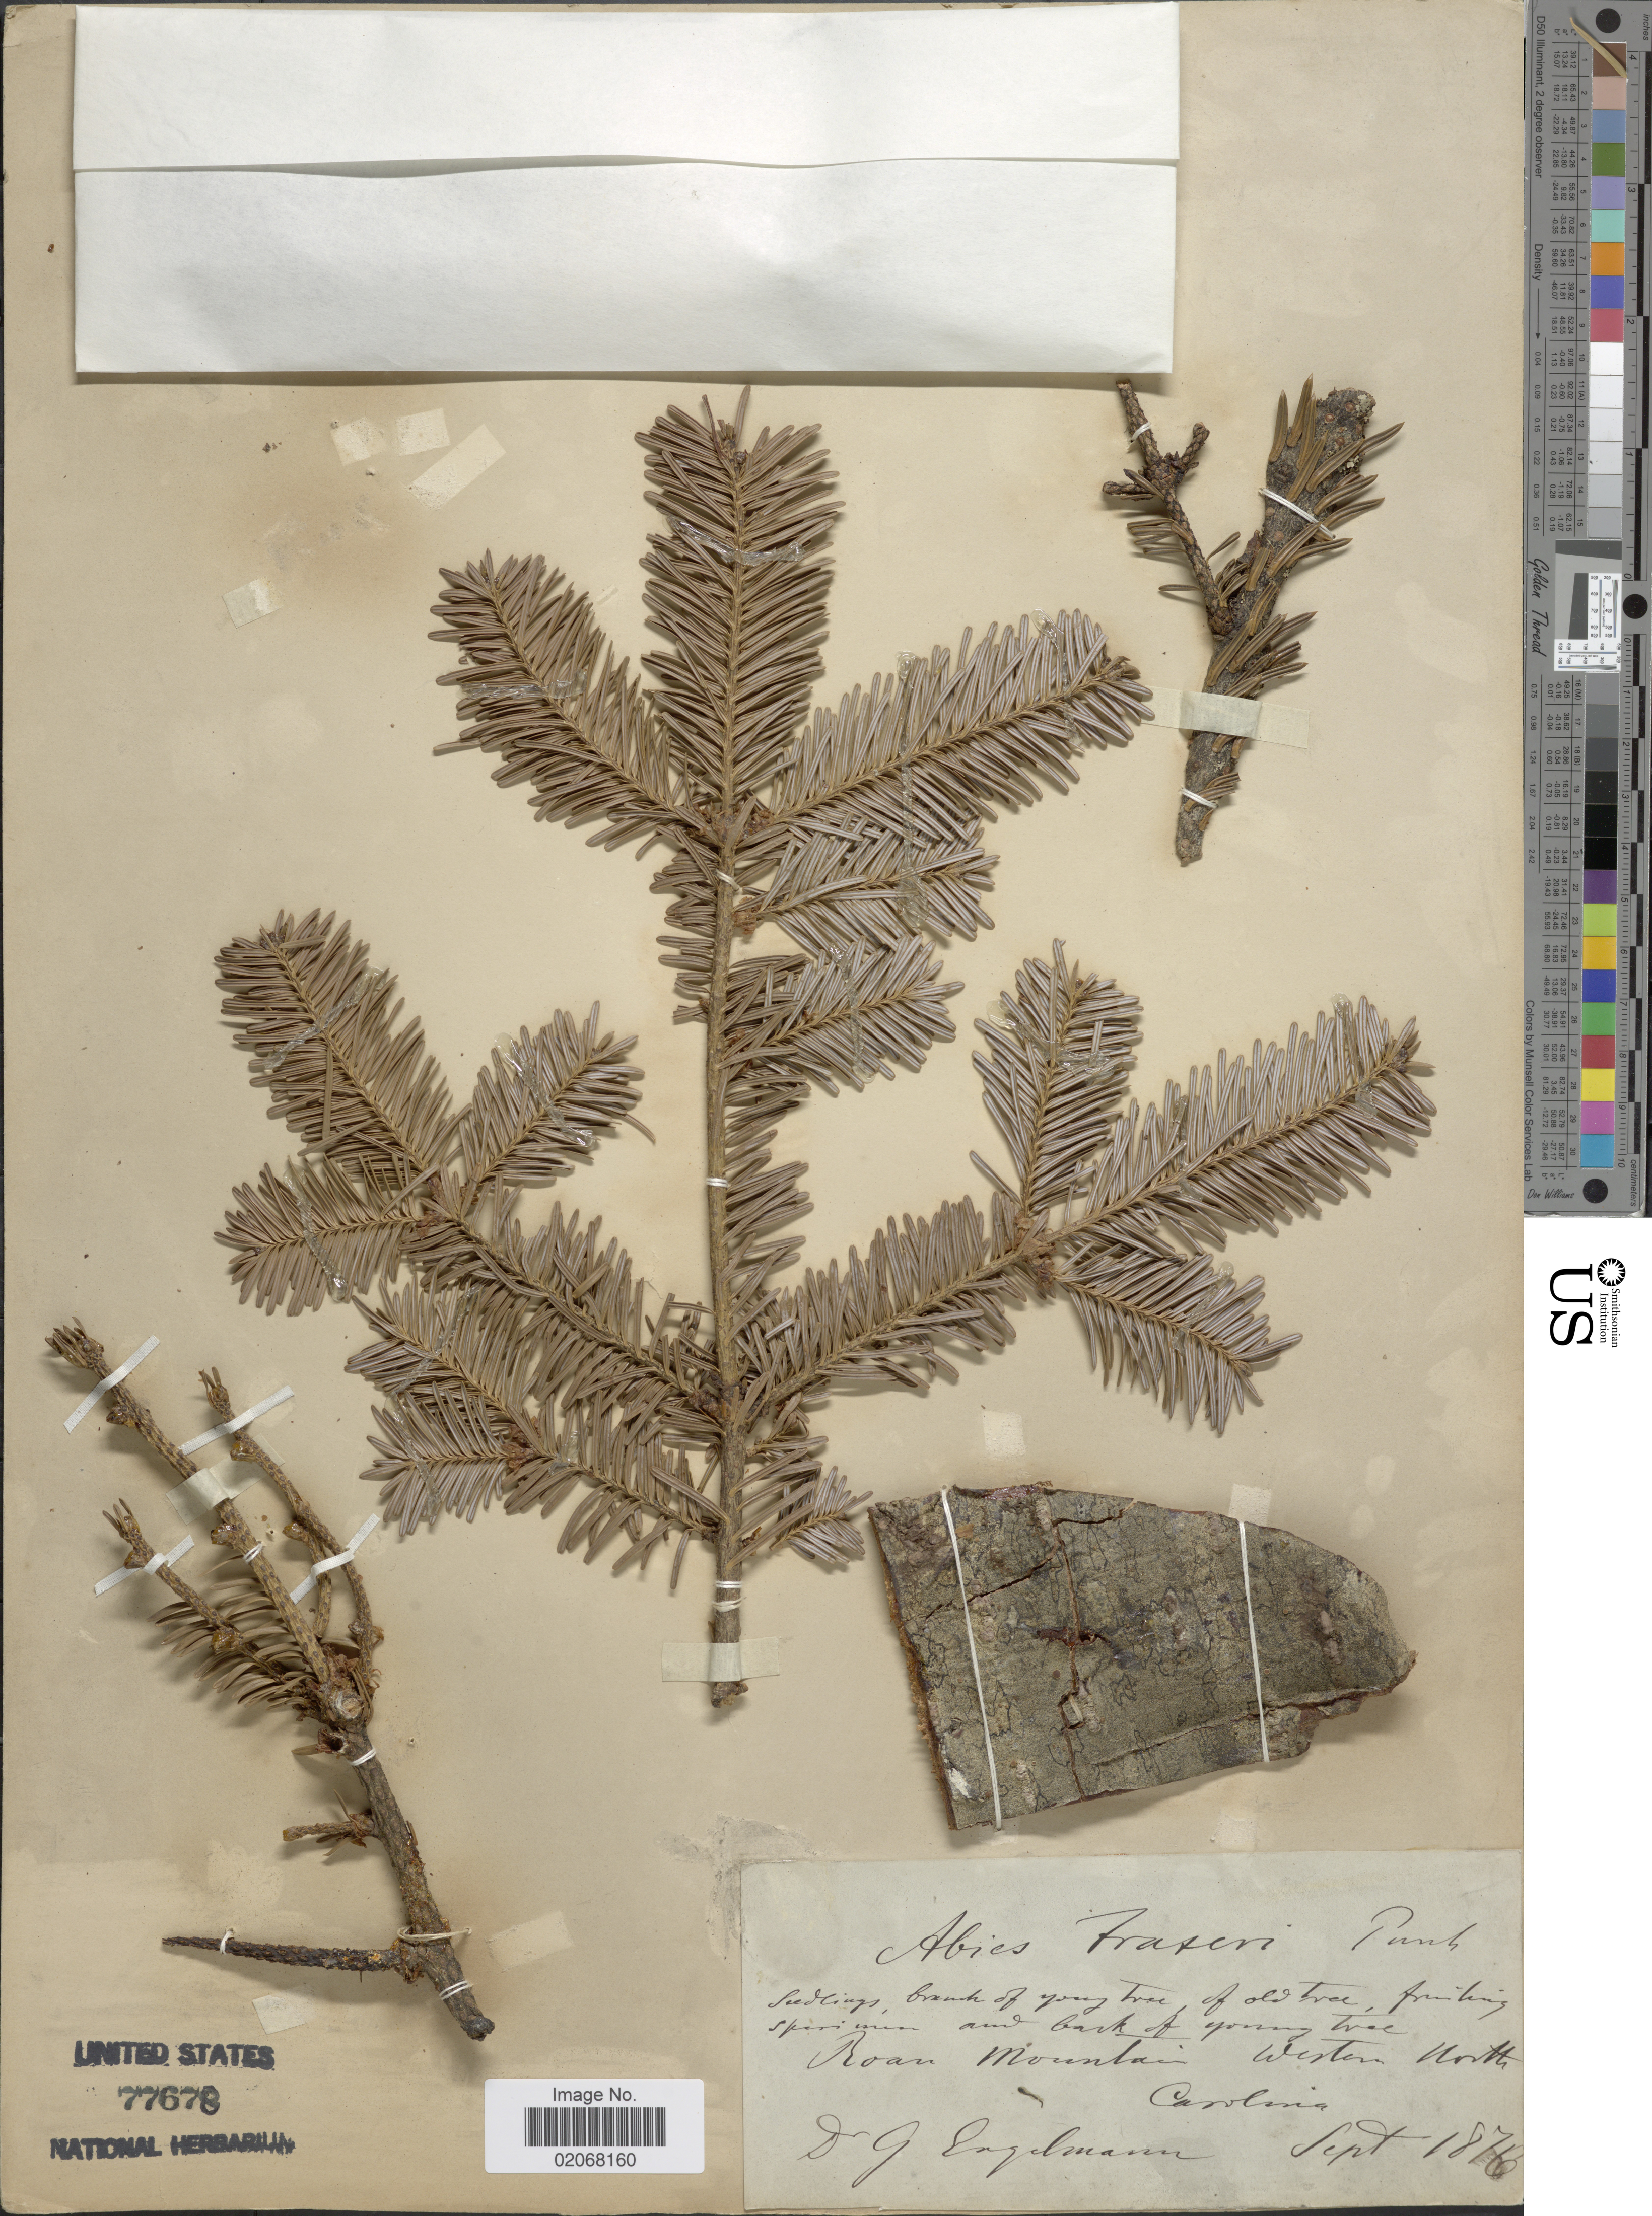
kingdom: Plantae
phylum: Tracheophyta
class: Pinopsida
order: Pinales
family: Pinaceae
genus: Abies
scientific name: Abies fraseri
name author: (Pursh) Poir.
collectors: G. Engelmann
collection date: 1876-09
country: United States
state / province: North Carolina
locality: Roan Mountain, Western North Carolina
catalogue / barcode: US 77678